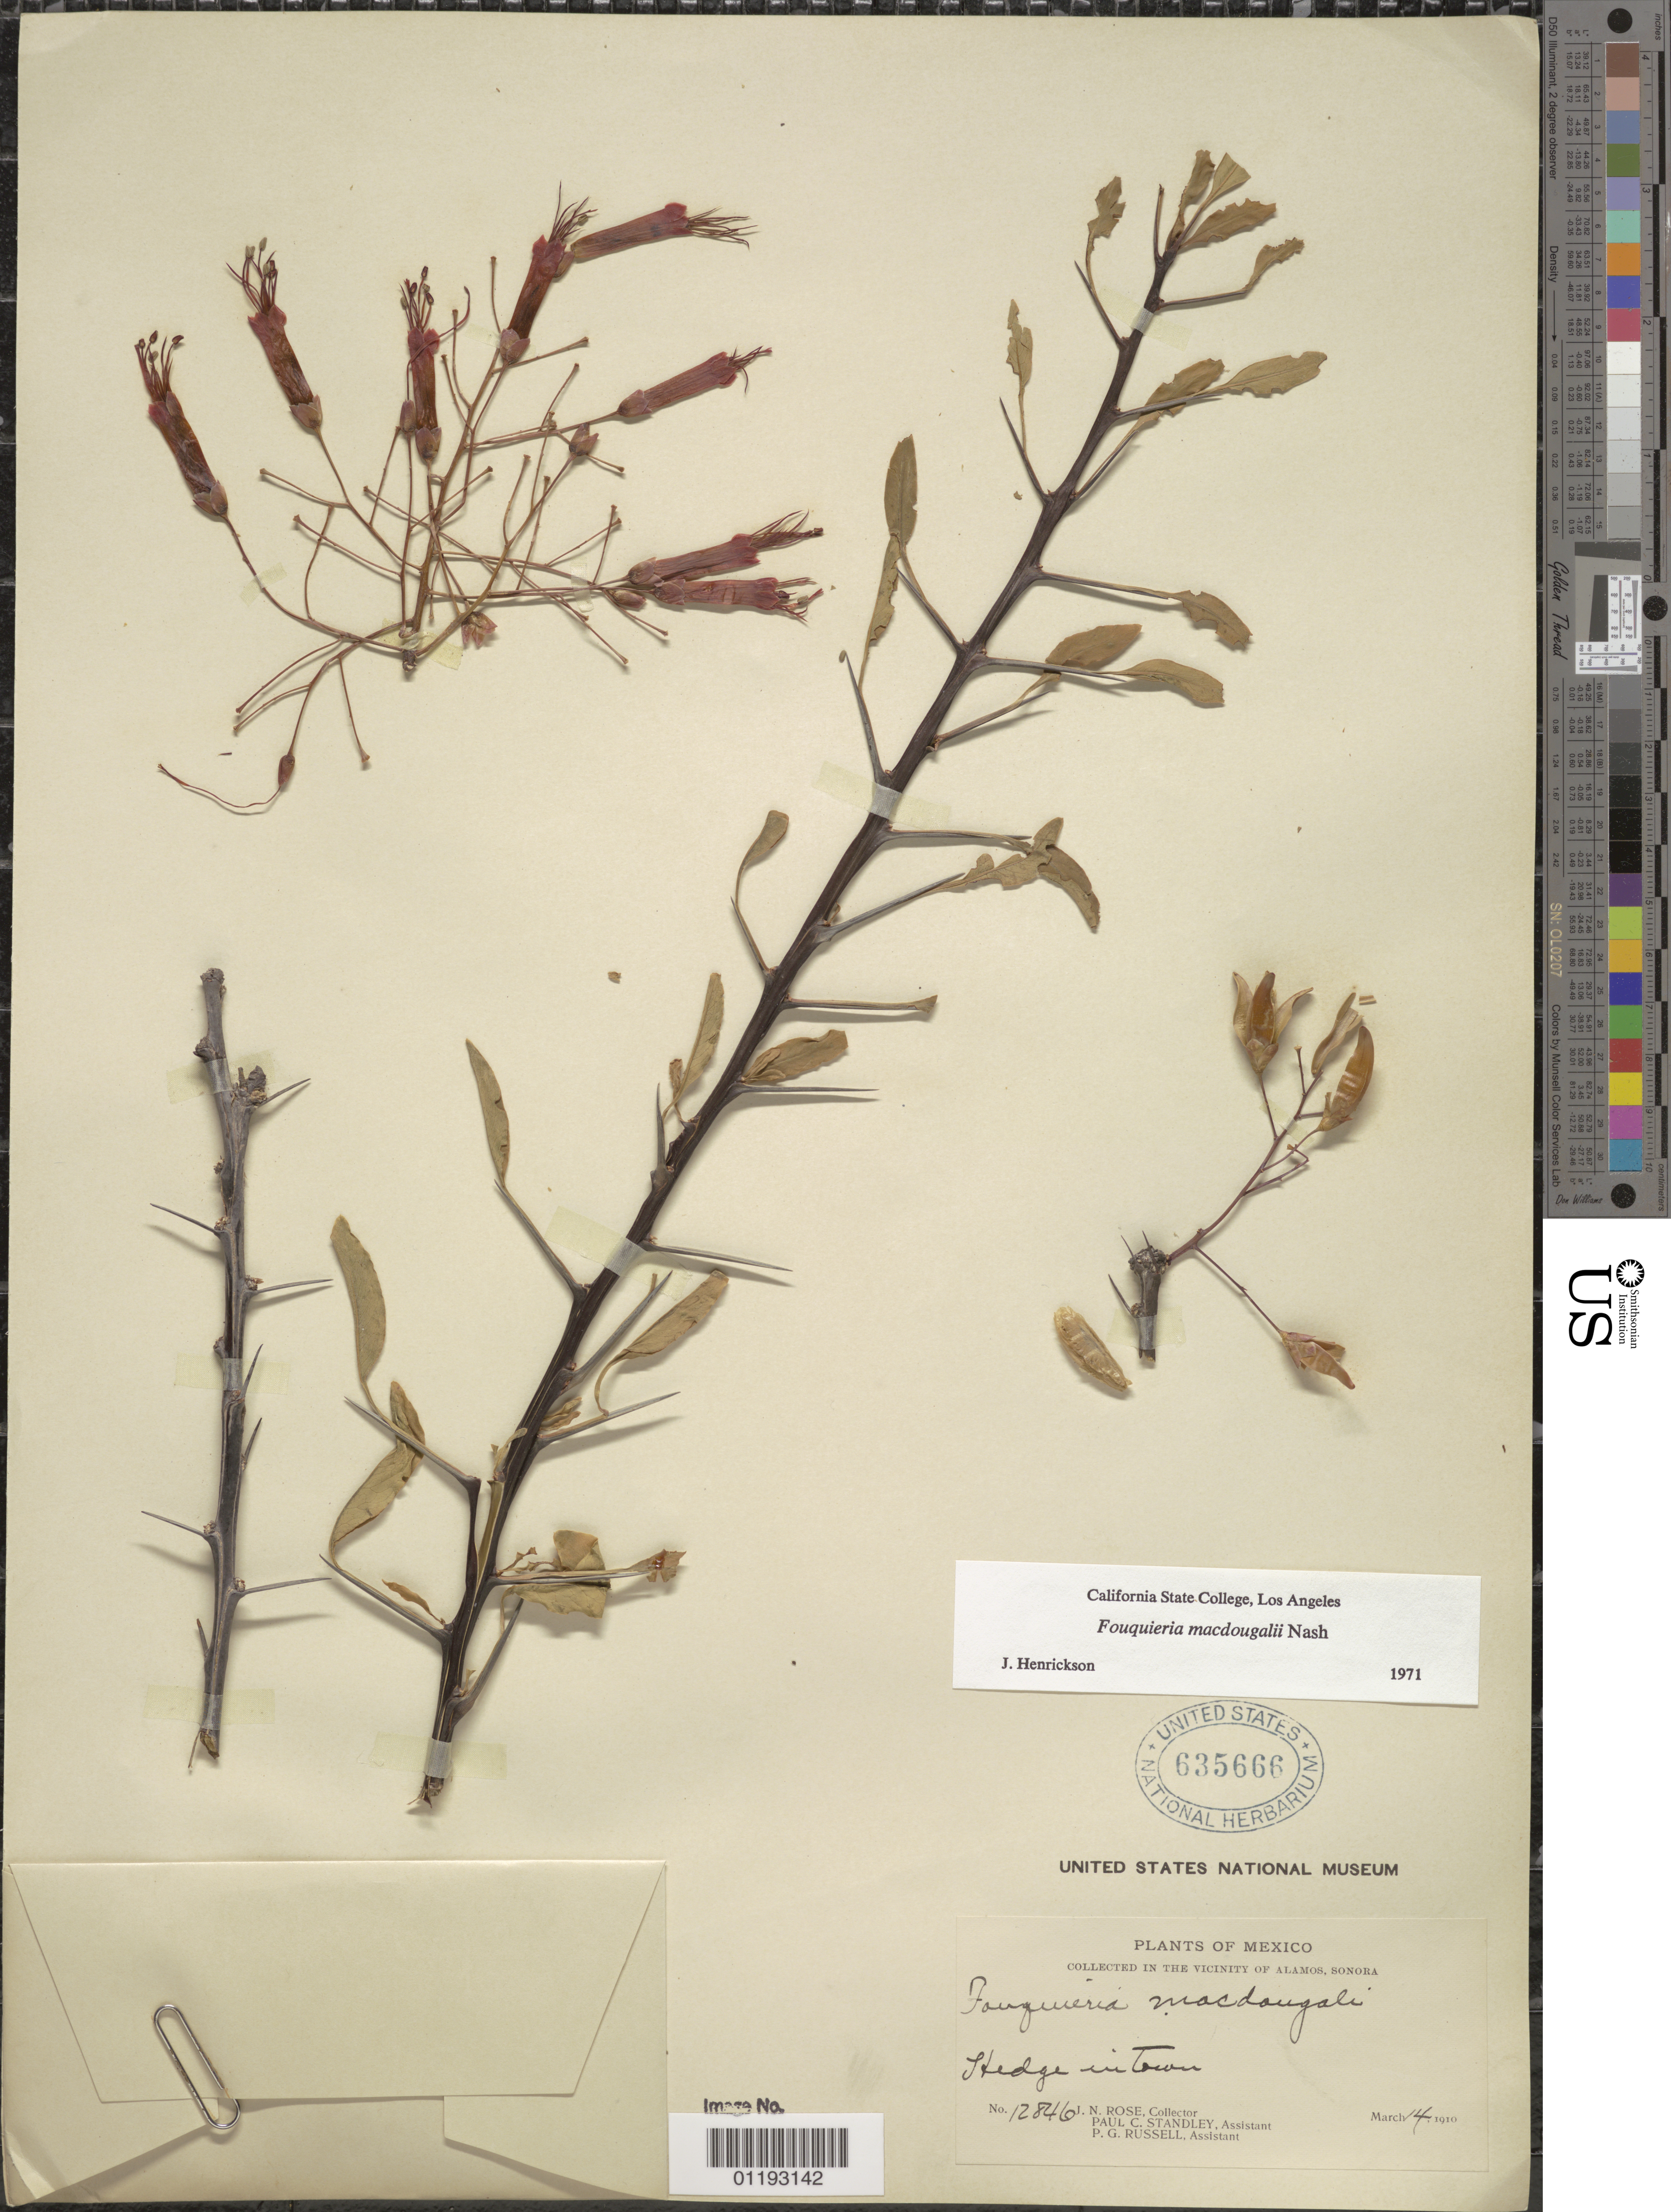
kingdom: Plantae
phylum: Tracheophyta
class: Magnoliopsida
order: Ericales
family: Fouquieriaceae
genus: Fouquieria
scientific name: Fouquieria macdougalii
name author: Nash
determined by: Henrickson, James, (CSLA), California State University at Los Angeles (UNITED STATES)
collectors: J. N. Rose, P. C. Standley & P. G. Russell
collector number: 12846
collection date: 1810-03-14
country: Mexico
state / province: Sonora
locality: in the visinity of Alamos, hedge in town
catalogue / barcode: US 635666